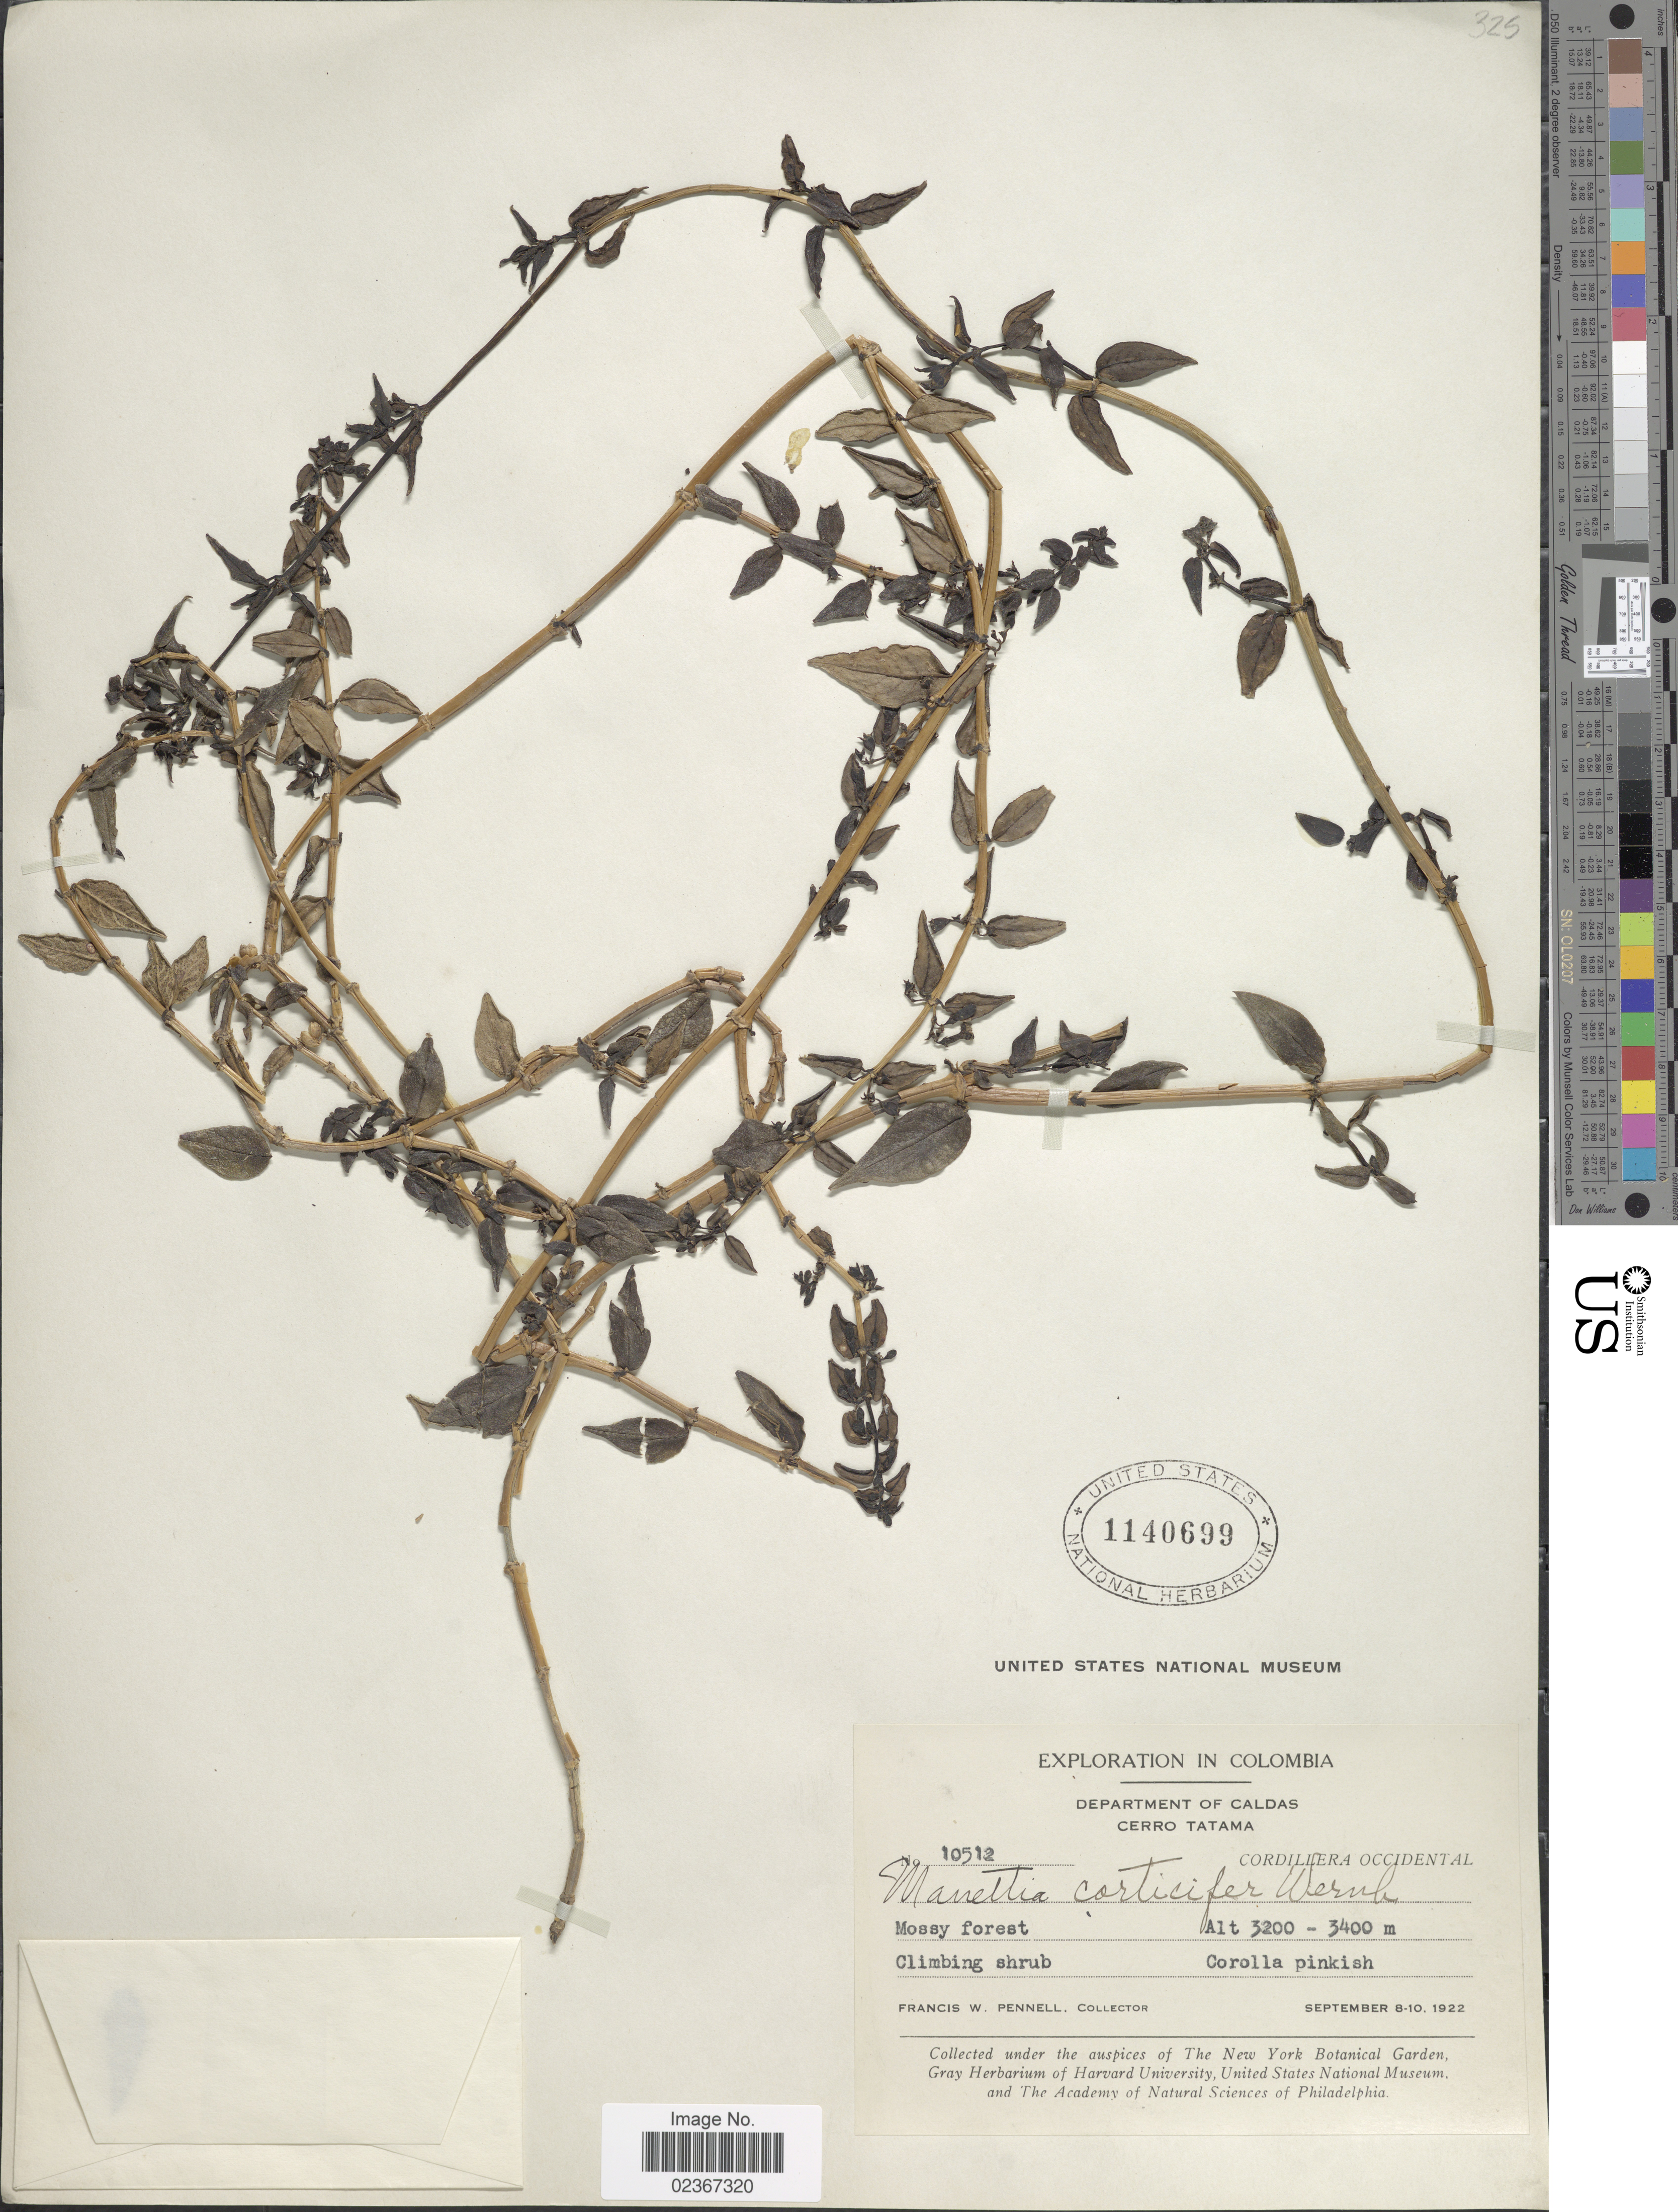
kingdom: Plantae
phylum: Tracheophyta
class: Magnoliopsida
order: Gentianales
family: Rubiaceae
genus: Manettia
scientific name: Manettia corticifera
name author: Wernham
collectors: F. W. Pennell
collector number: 10512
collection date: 1922-09-08/1922-09-10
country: Colombia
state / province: Caldas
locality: Department of Caldas. Cerro Tatama. Cordillera Occidental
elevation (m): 3200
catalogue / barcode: US 1140699